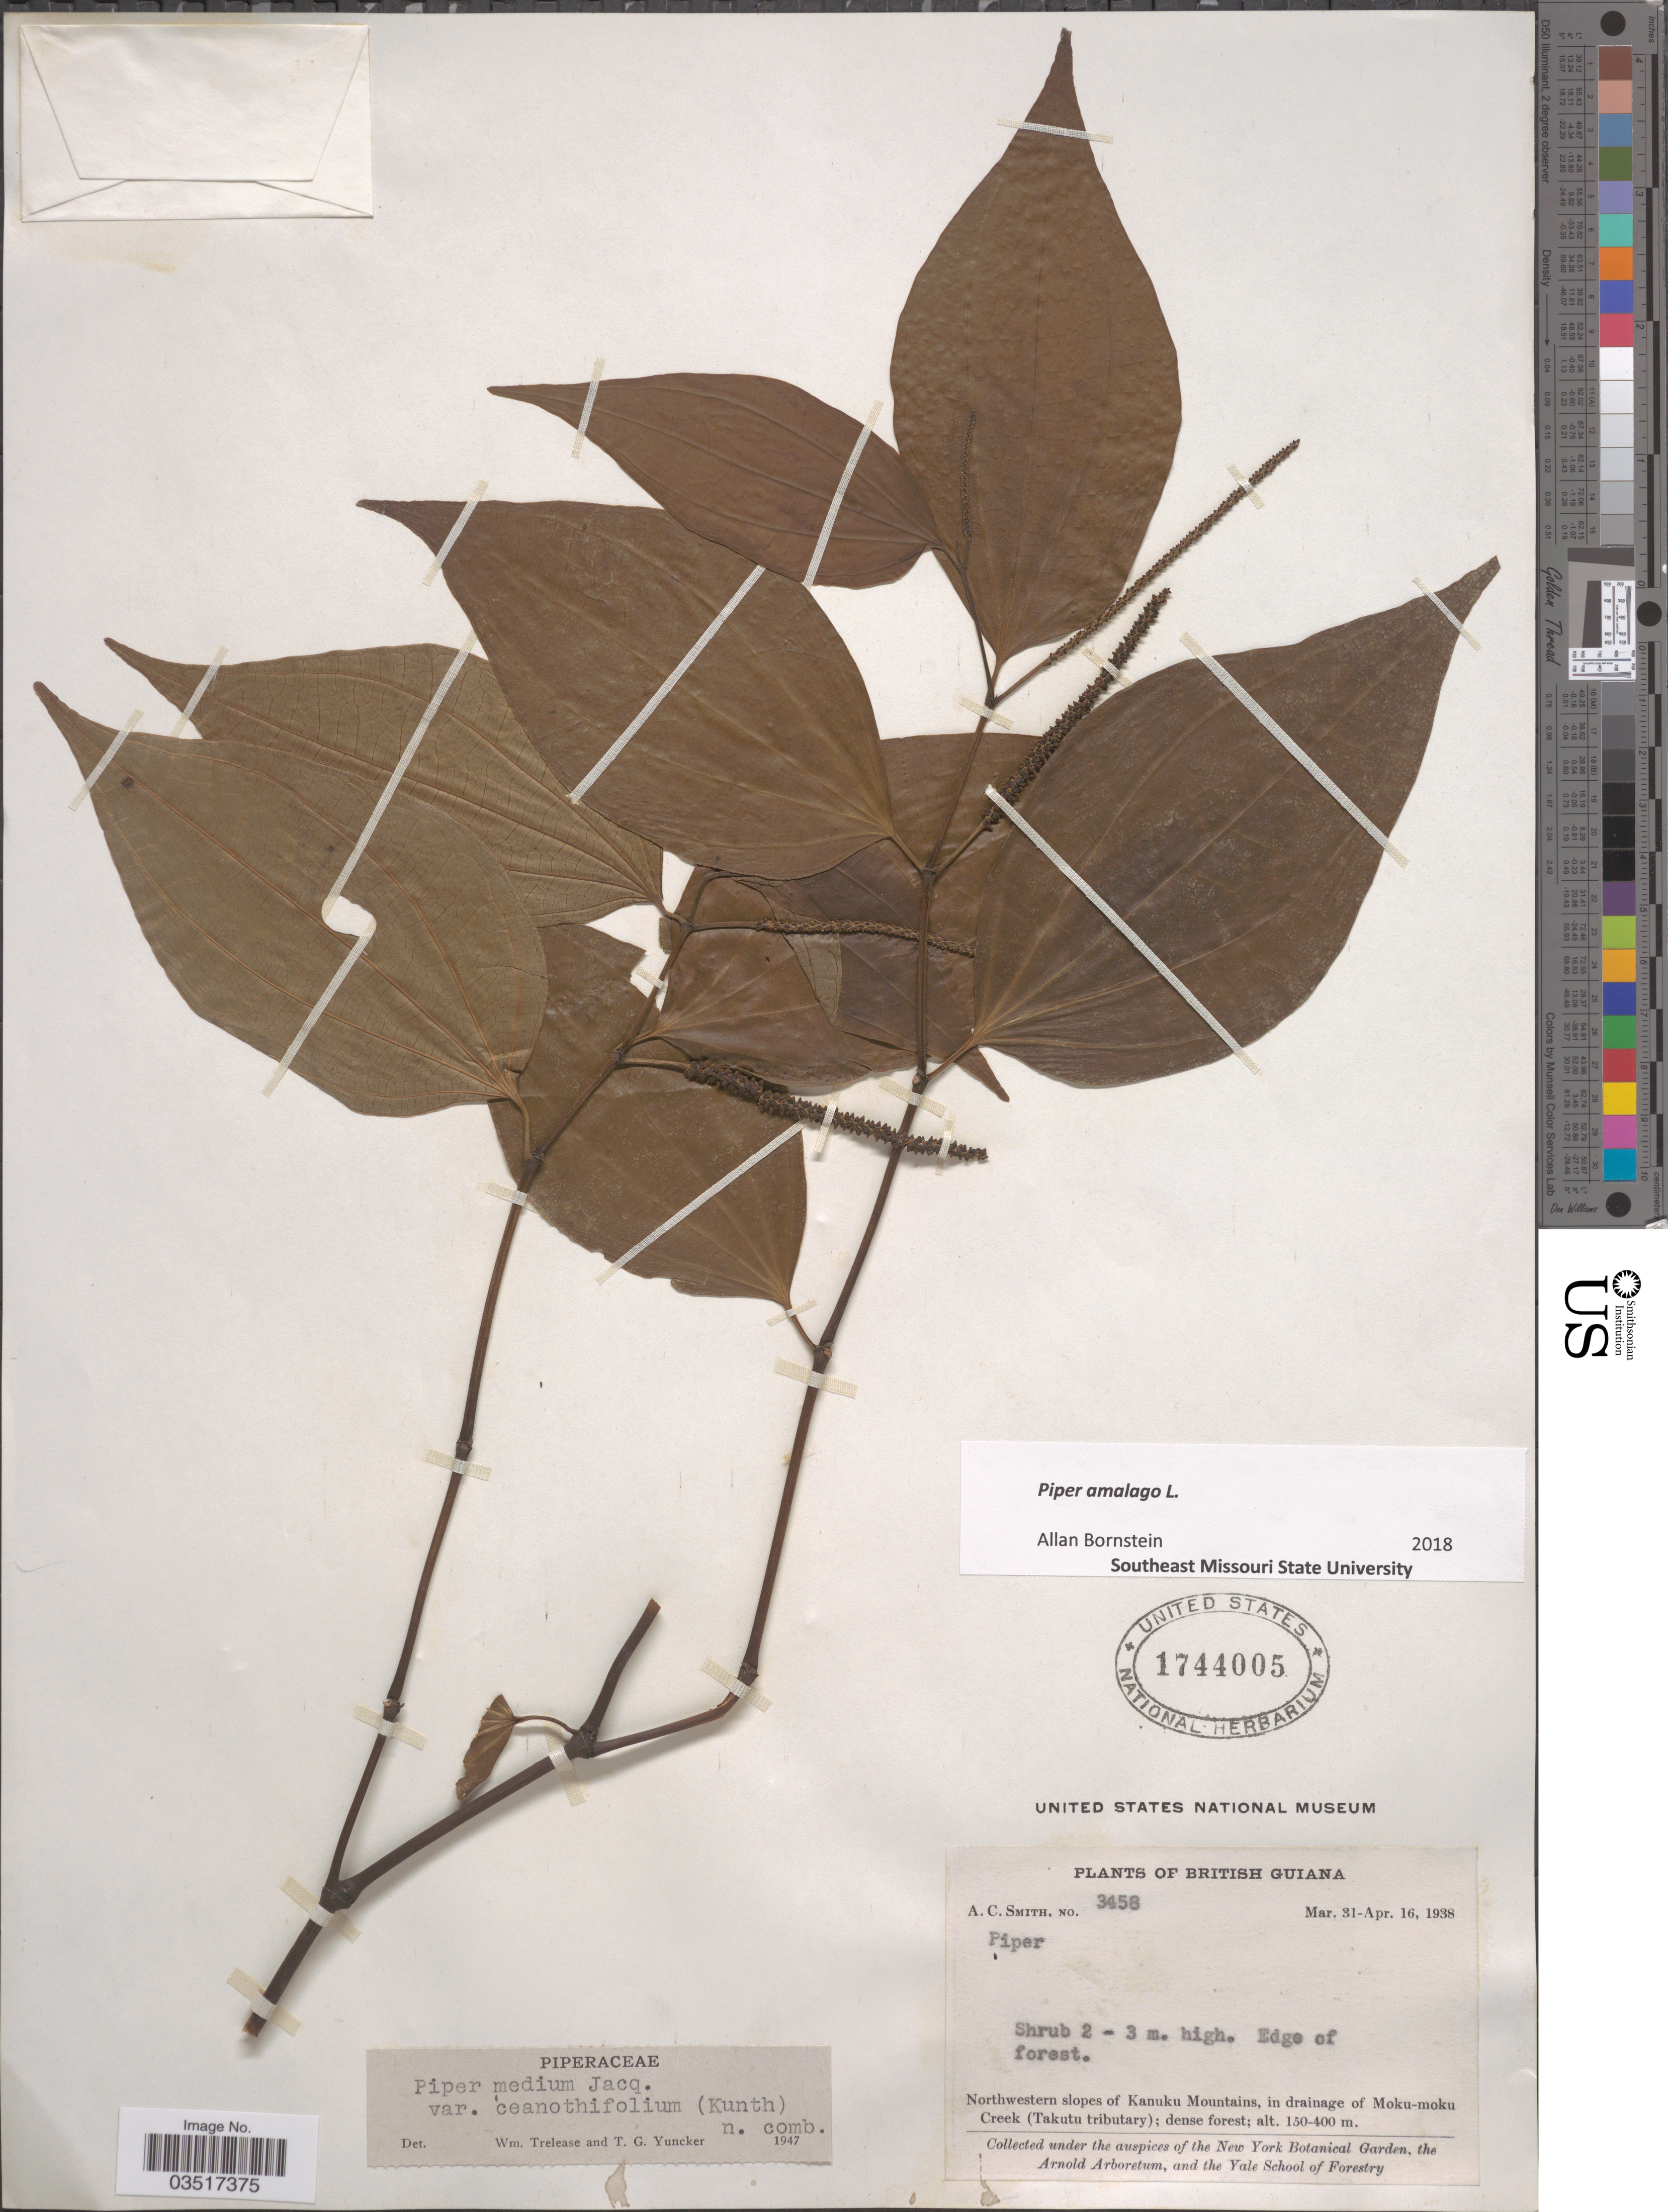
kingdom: Plantae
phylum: Tracheophyta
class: Magnoliopsida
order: Piperales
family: Piperaceae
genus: Piper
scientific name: Piper amalago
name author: L.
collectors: A. C. Smith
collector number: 3458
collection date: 1938-03-31/1938-04-16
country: Guyana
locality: British Guiana. Northwestern slopes of Kanuku Mountains, in drainage of Moku-moku Creek (Takutu tributary).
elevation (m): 150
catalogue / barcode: US 1744005